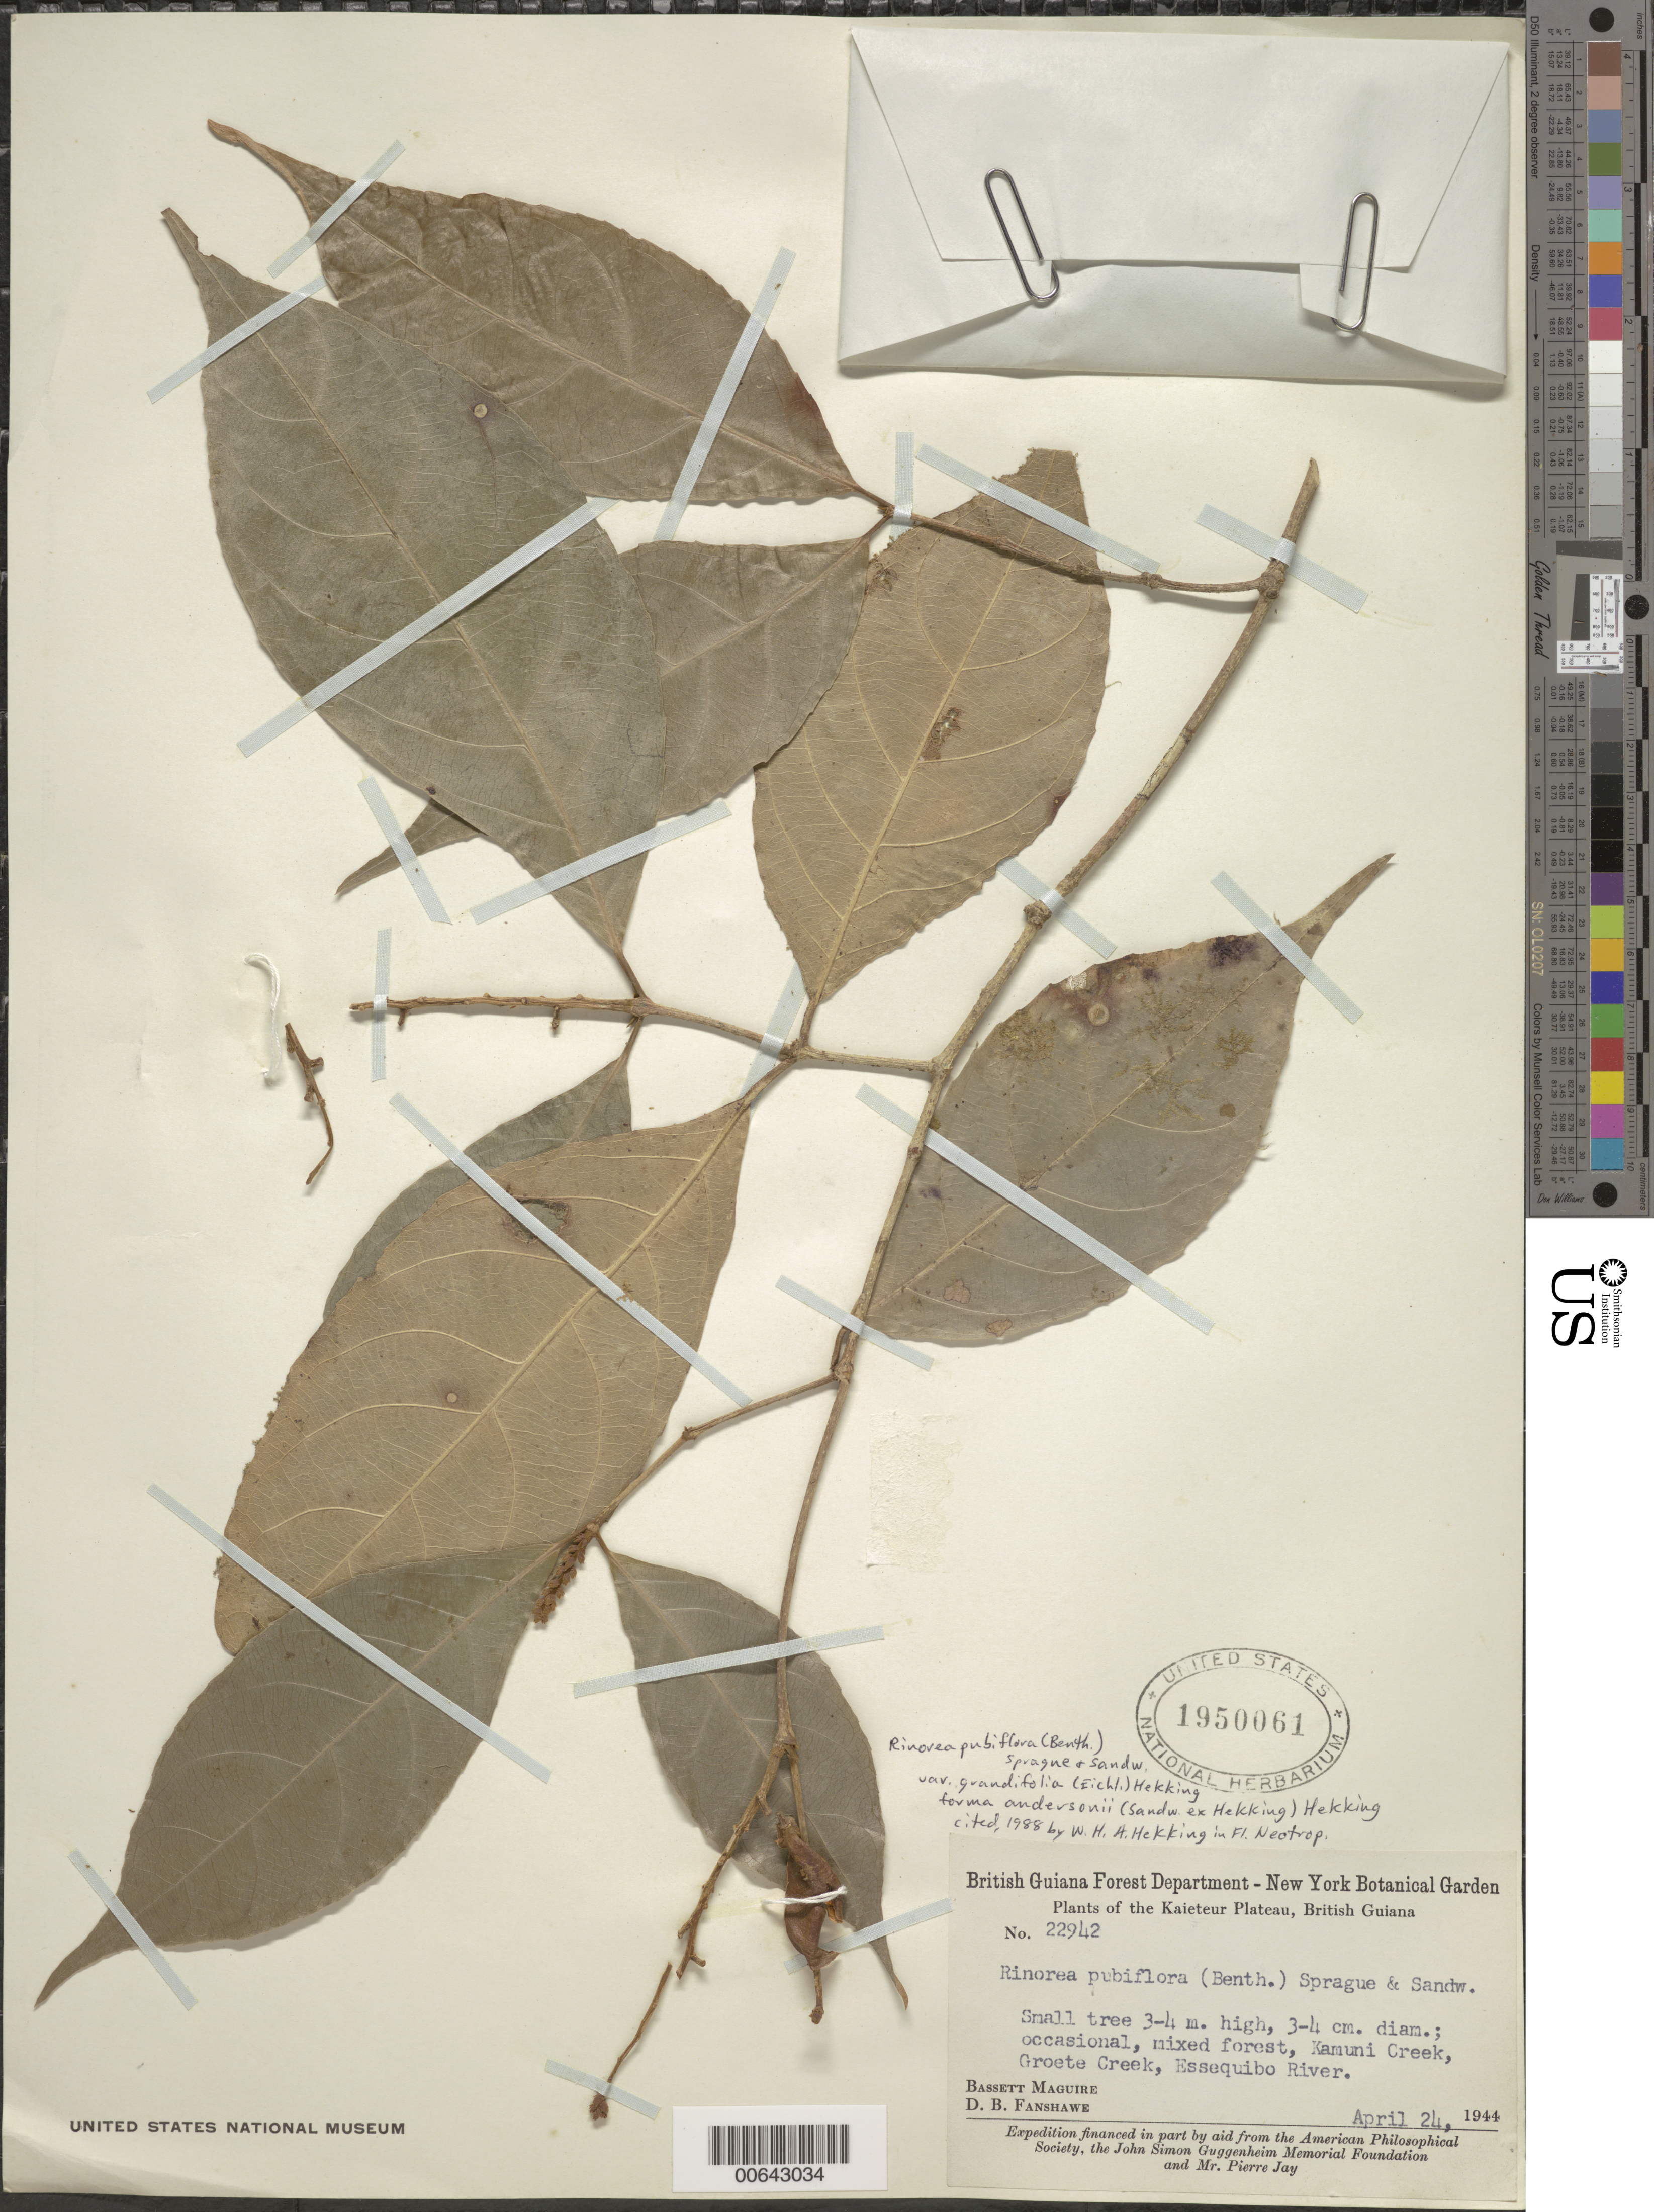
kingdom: Plantae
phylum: Tracheophyta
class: Magnoliopsida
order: Malpighiales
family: Violaceae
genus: Rinorea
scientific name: Rinorea pubiflora var. grandifolia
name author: (Eichler) Hekking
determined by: Hekking, W. H. A.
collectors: B. Maguire & D. B. Fanshawe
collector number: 22942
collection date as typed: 24-Apr-44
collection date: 1944-04-24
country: Guyana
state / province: Essequibo Isl-W. Demerara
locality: Kamuni Creek, Groete Creek, Essequibo River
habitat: Mixed forest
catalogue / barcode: US 1950061